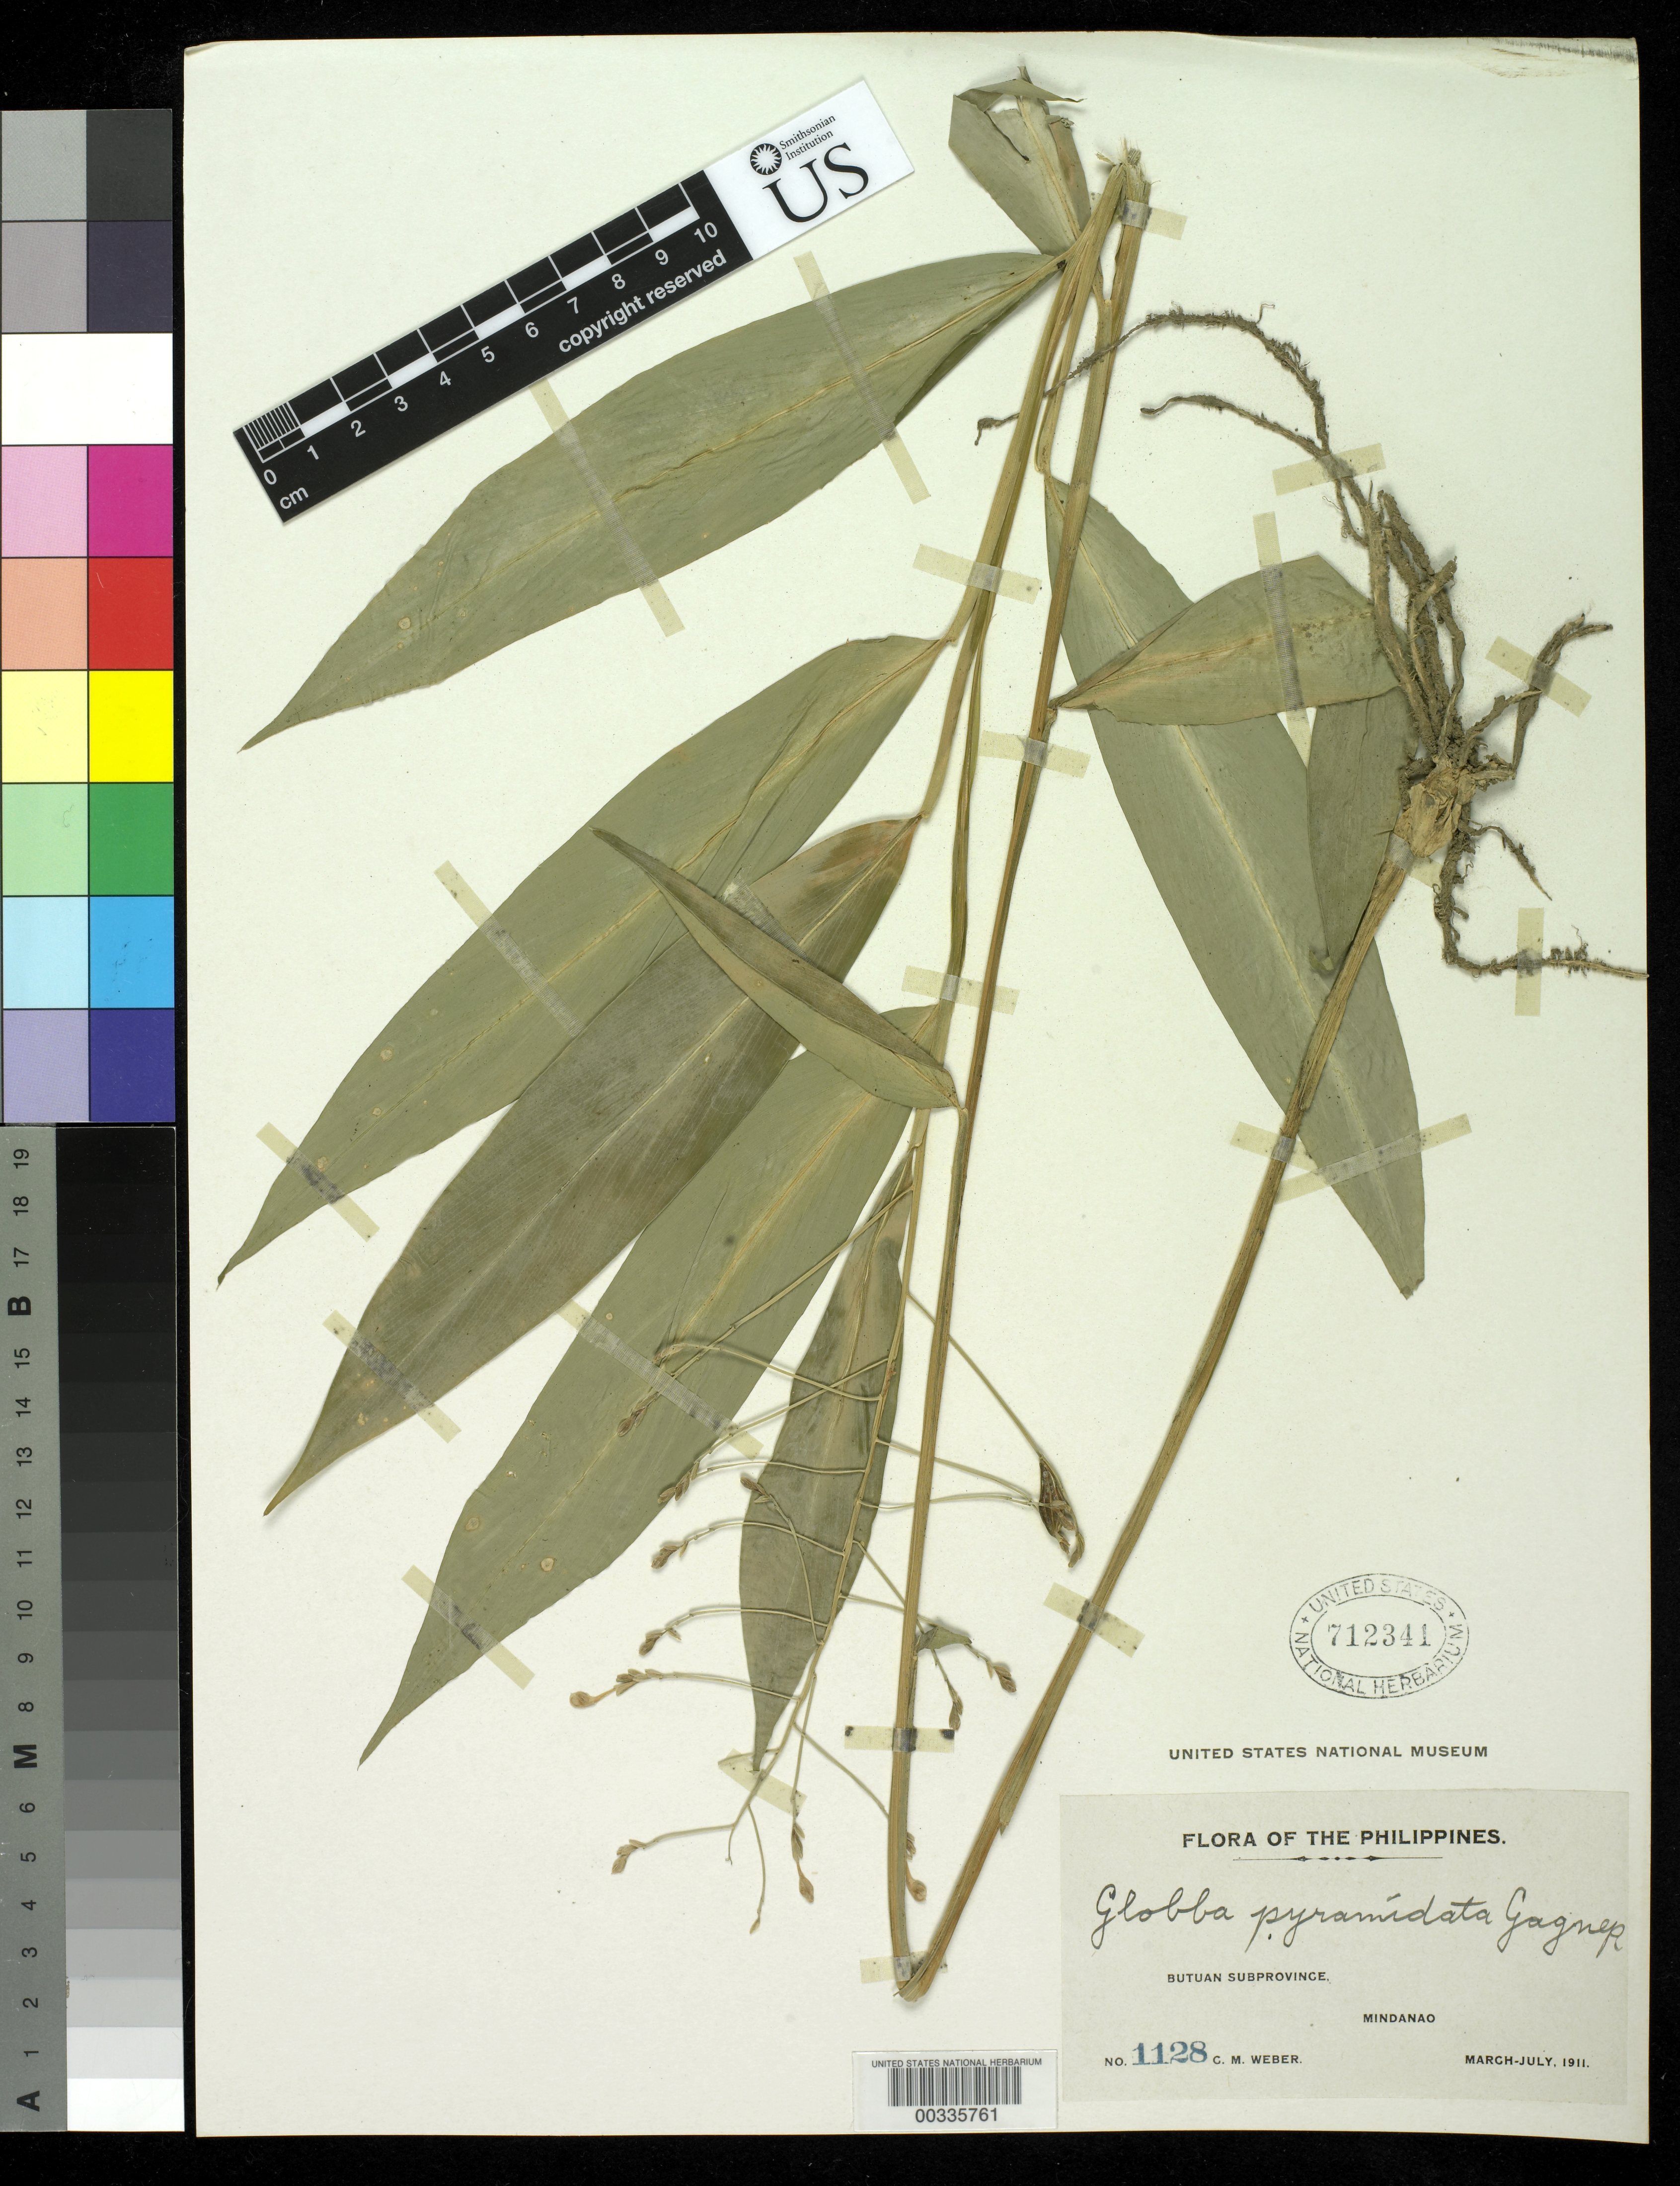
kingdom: Plantae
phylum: Tracheophyta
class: Liliopsida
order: Zingiberales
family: Zingiberaceae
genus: Globba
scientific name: Globba pyramidata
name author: Gagnep.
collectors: C. M. Weber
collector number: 1128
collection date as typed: Mar 1911 to -- Jul 1911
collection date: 1911-03/1911-07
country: Philippines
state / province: Caraga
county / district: Agusan del Norte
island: Mindanao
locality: Butuan subprovince [= Butuan City (province)]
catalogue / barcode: US 712341